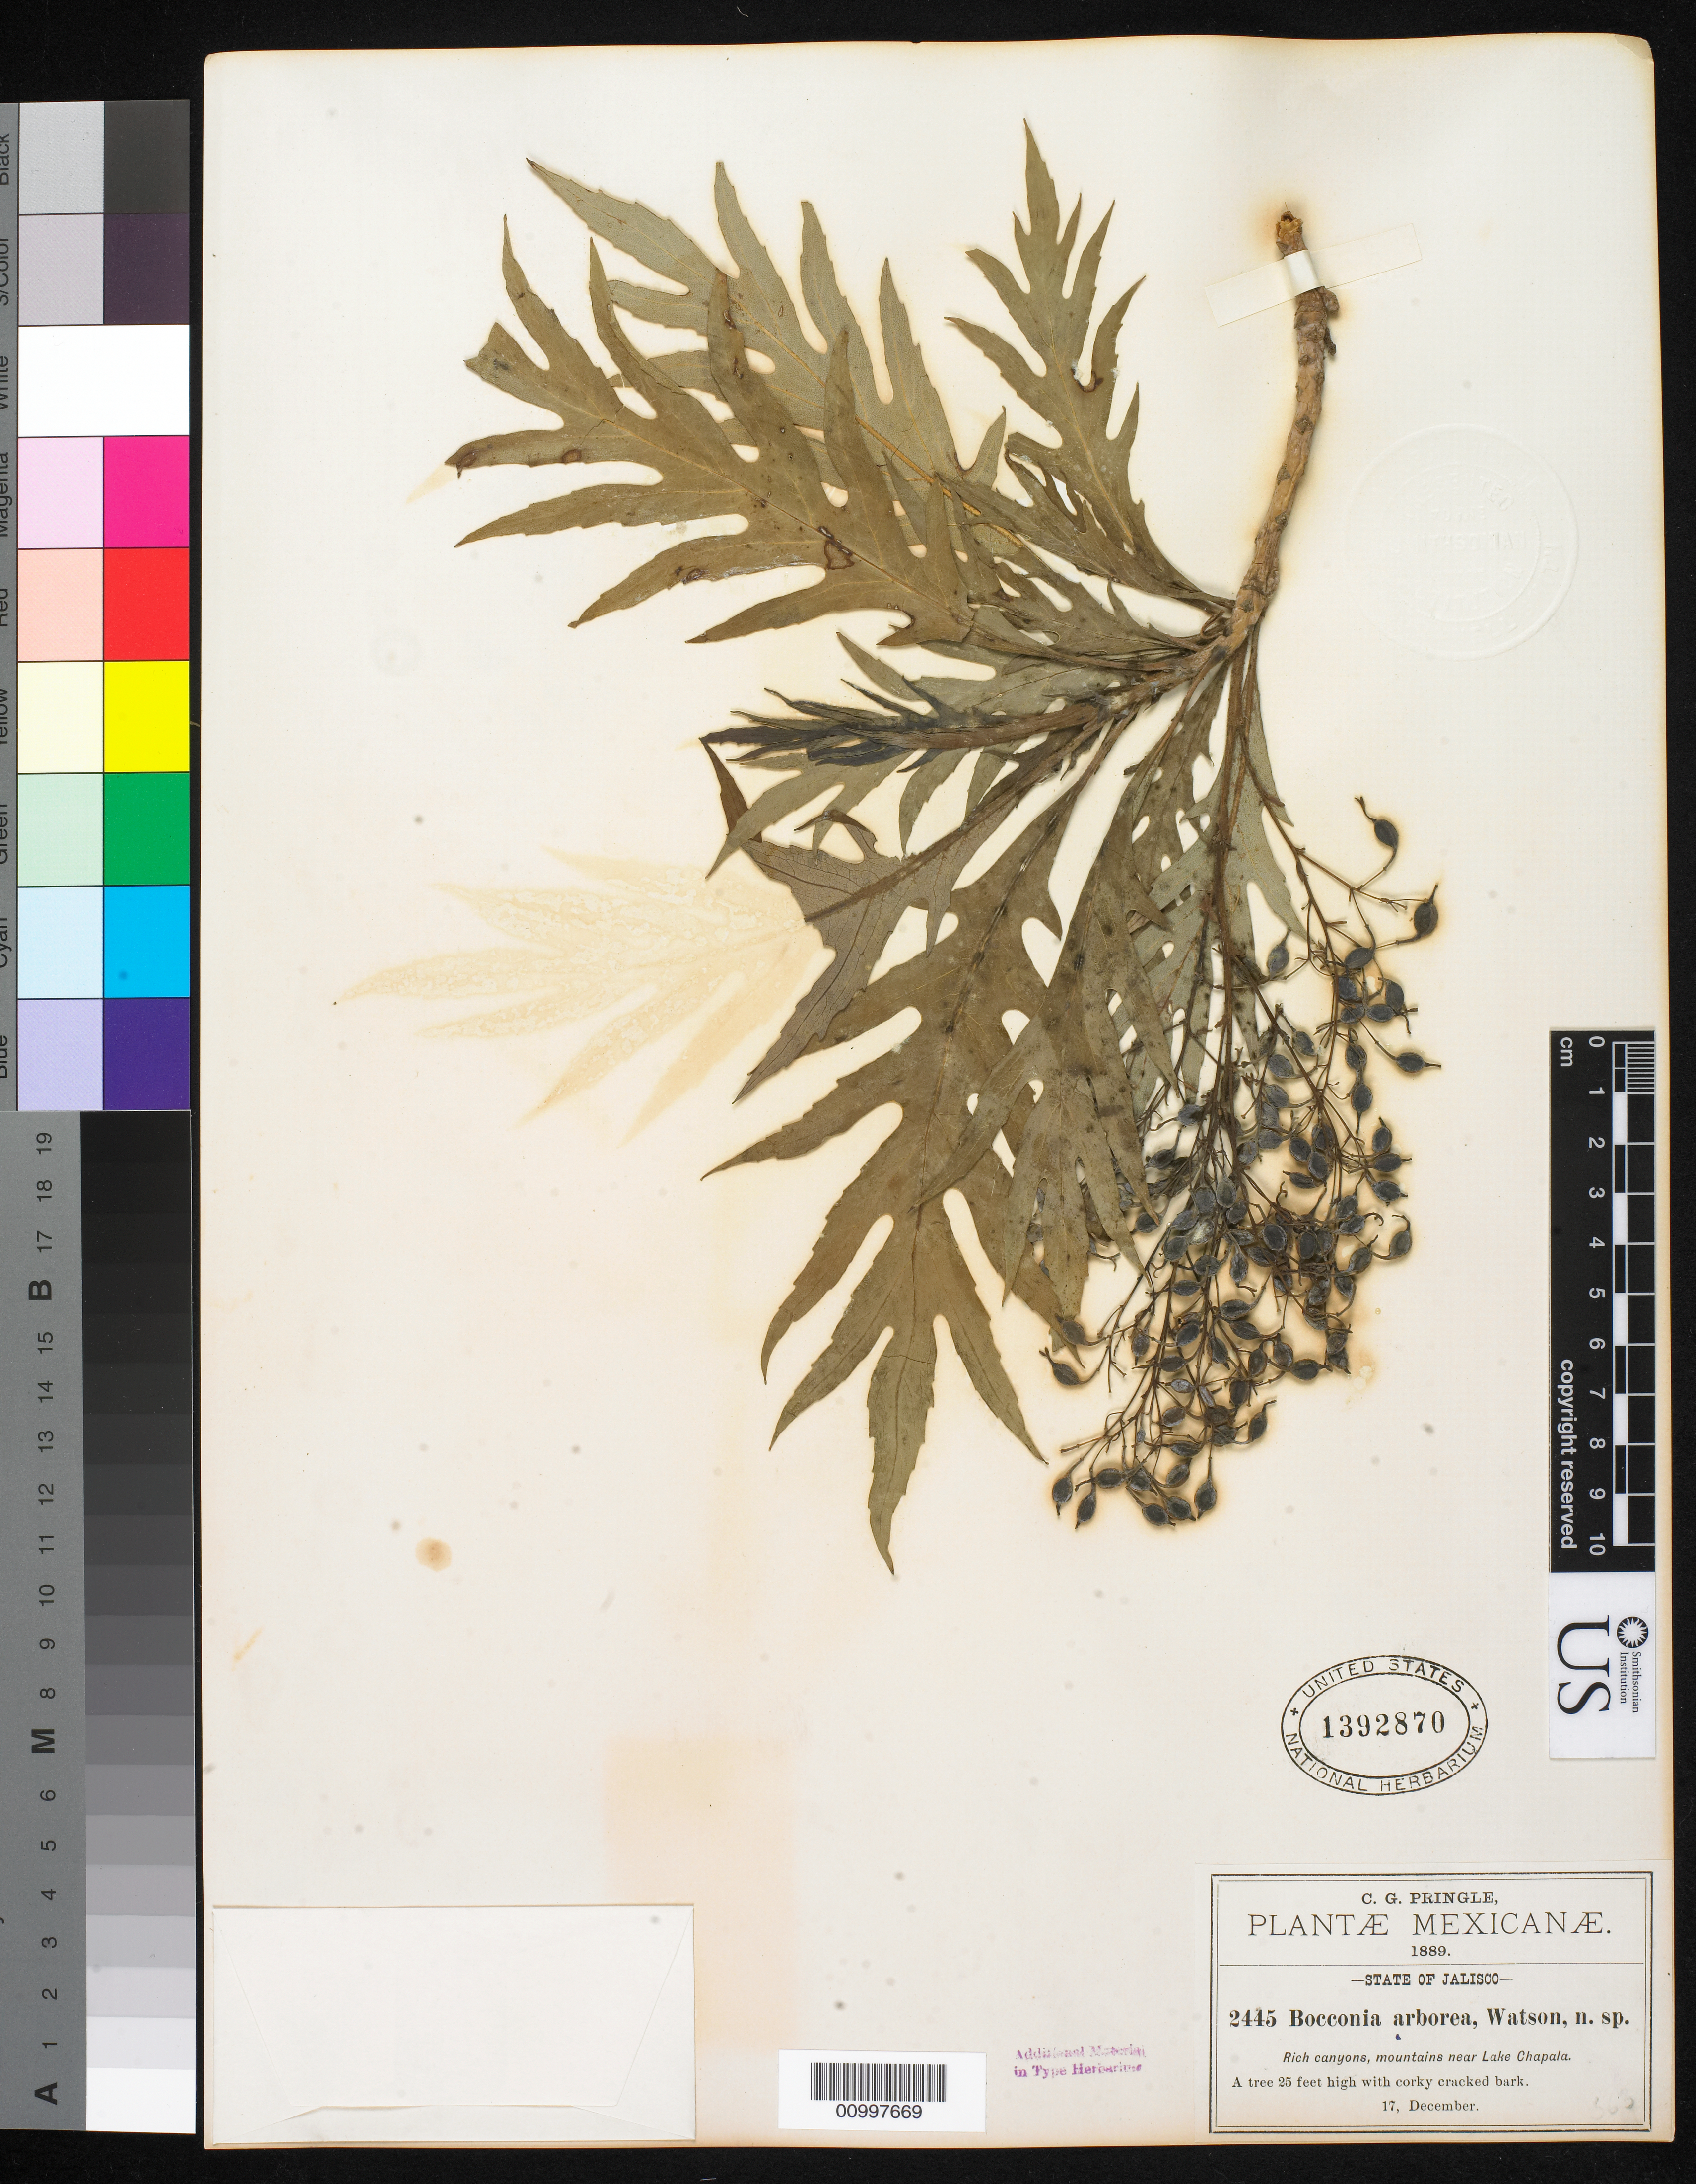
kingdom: Plantae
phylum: Tracheophyta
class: Magnoliopsida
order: Ranunculales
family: Papaveraceae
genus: Bocconia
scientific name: Bocconia arborea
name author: S. Watson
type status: Type Collection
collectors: C. G. Pringle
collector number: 2445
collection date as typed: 17 Dec 1889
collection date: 1889-12-17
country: Mexico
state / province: Jalisco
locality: Rich canyons, mountains near Lake Chapala.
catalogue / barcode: US 1392870